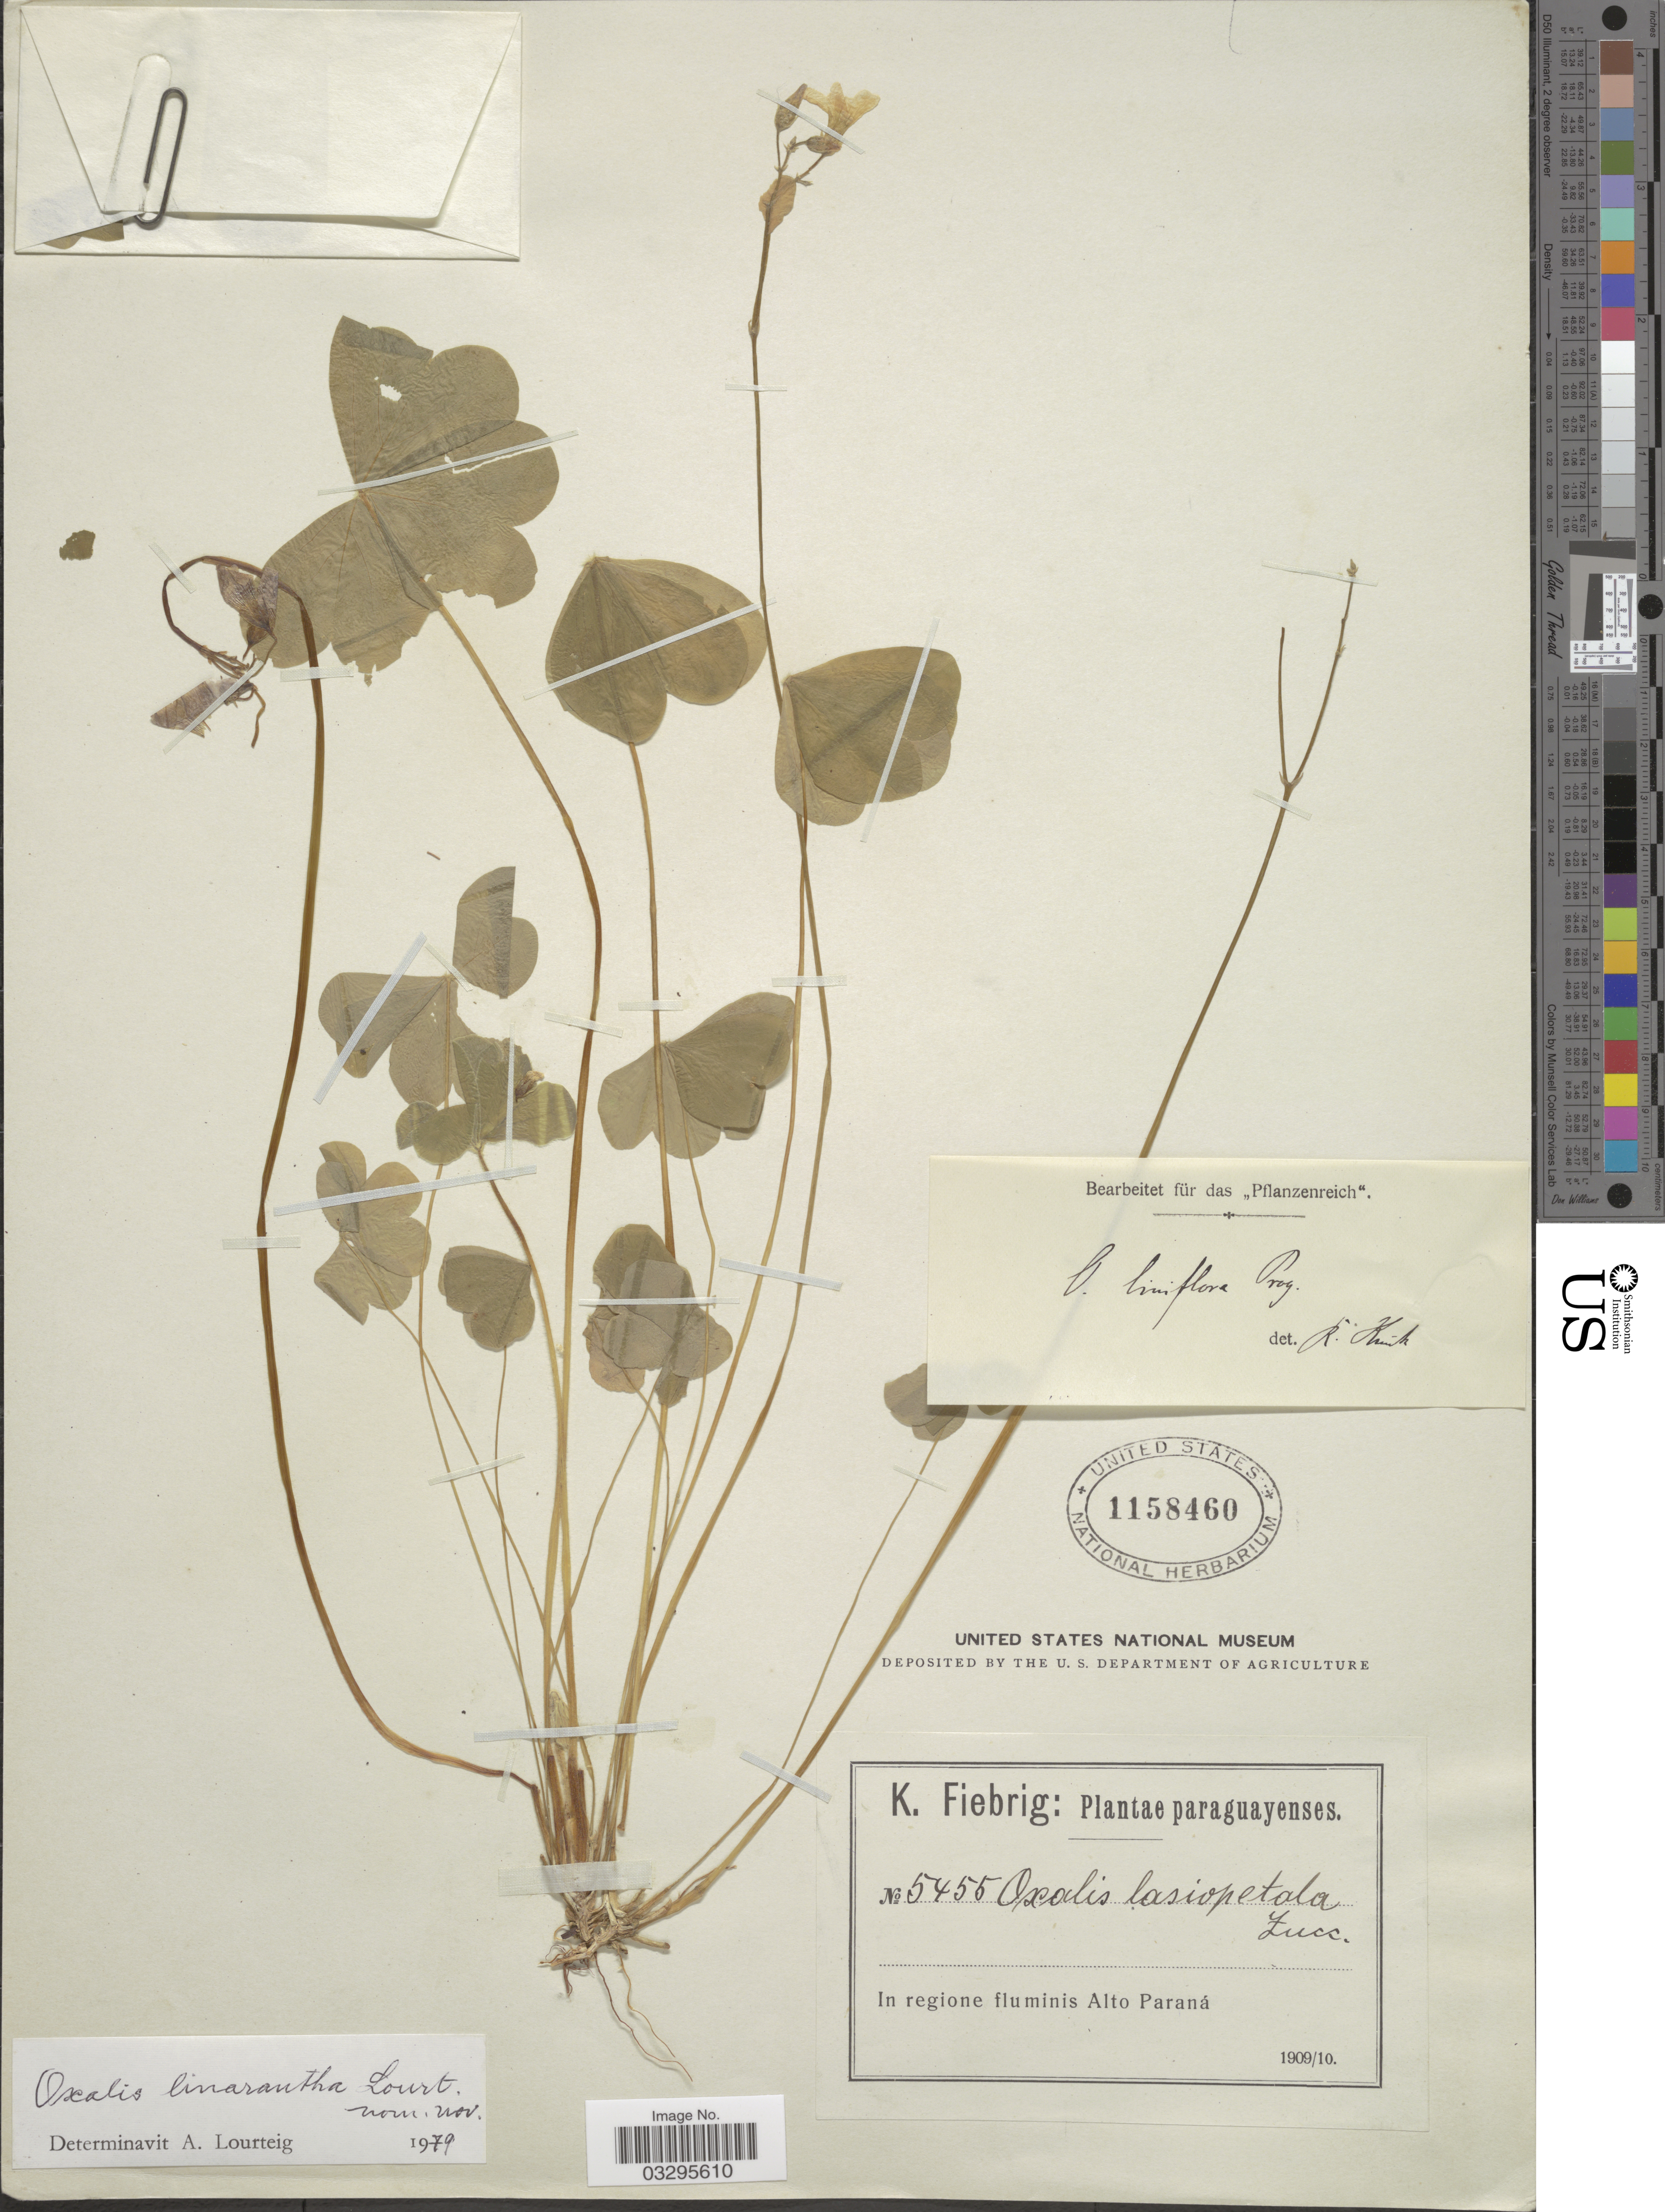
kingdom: Plantae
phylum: Tracheophyta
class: Magnoliopsida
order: Oxalidales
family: Oxalidaceae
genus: Oxalis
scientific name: Oxalis linarantha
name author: Lourteig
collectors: K. Fiebrig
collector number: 5455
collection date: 1909/1910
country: Paraguay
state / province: Alto Parana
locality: In regione fluminis Alto Paraná.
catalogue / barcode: US 1158460